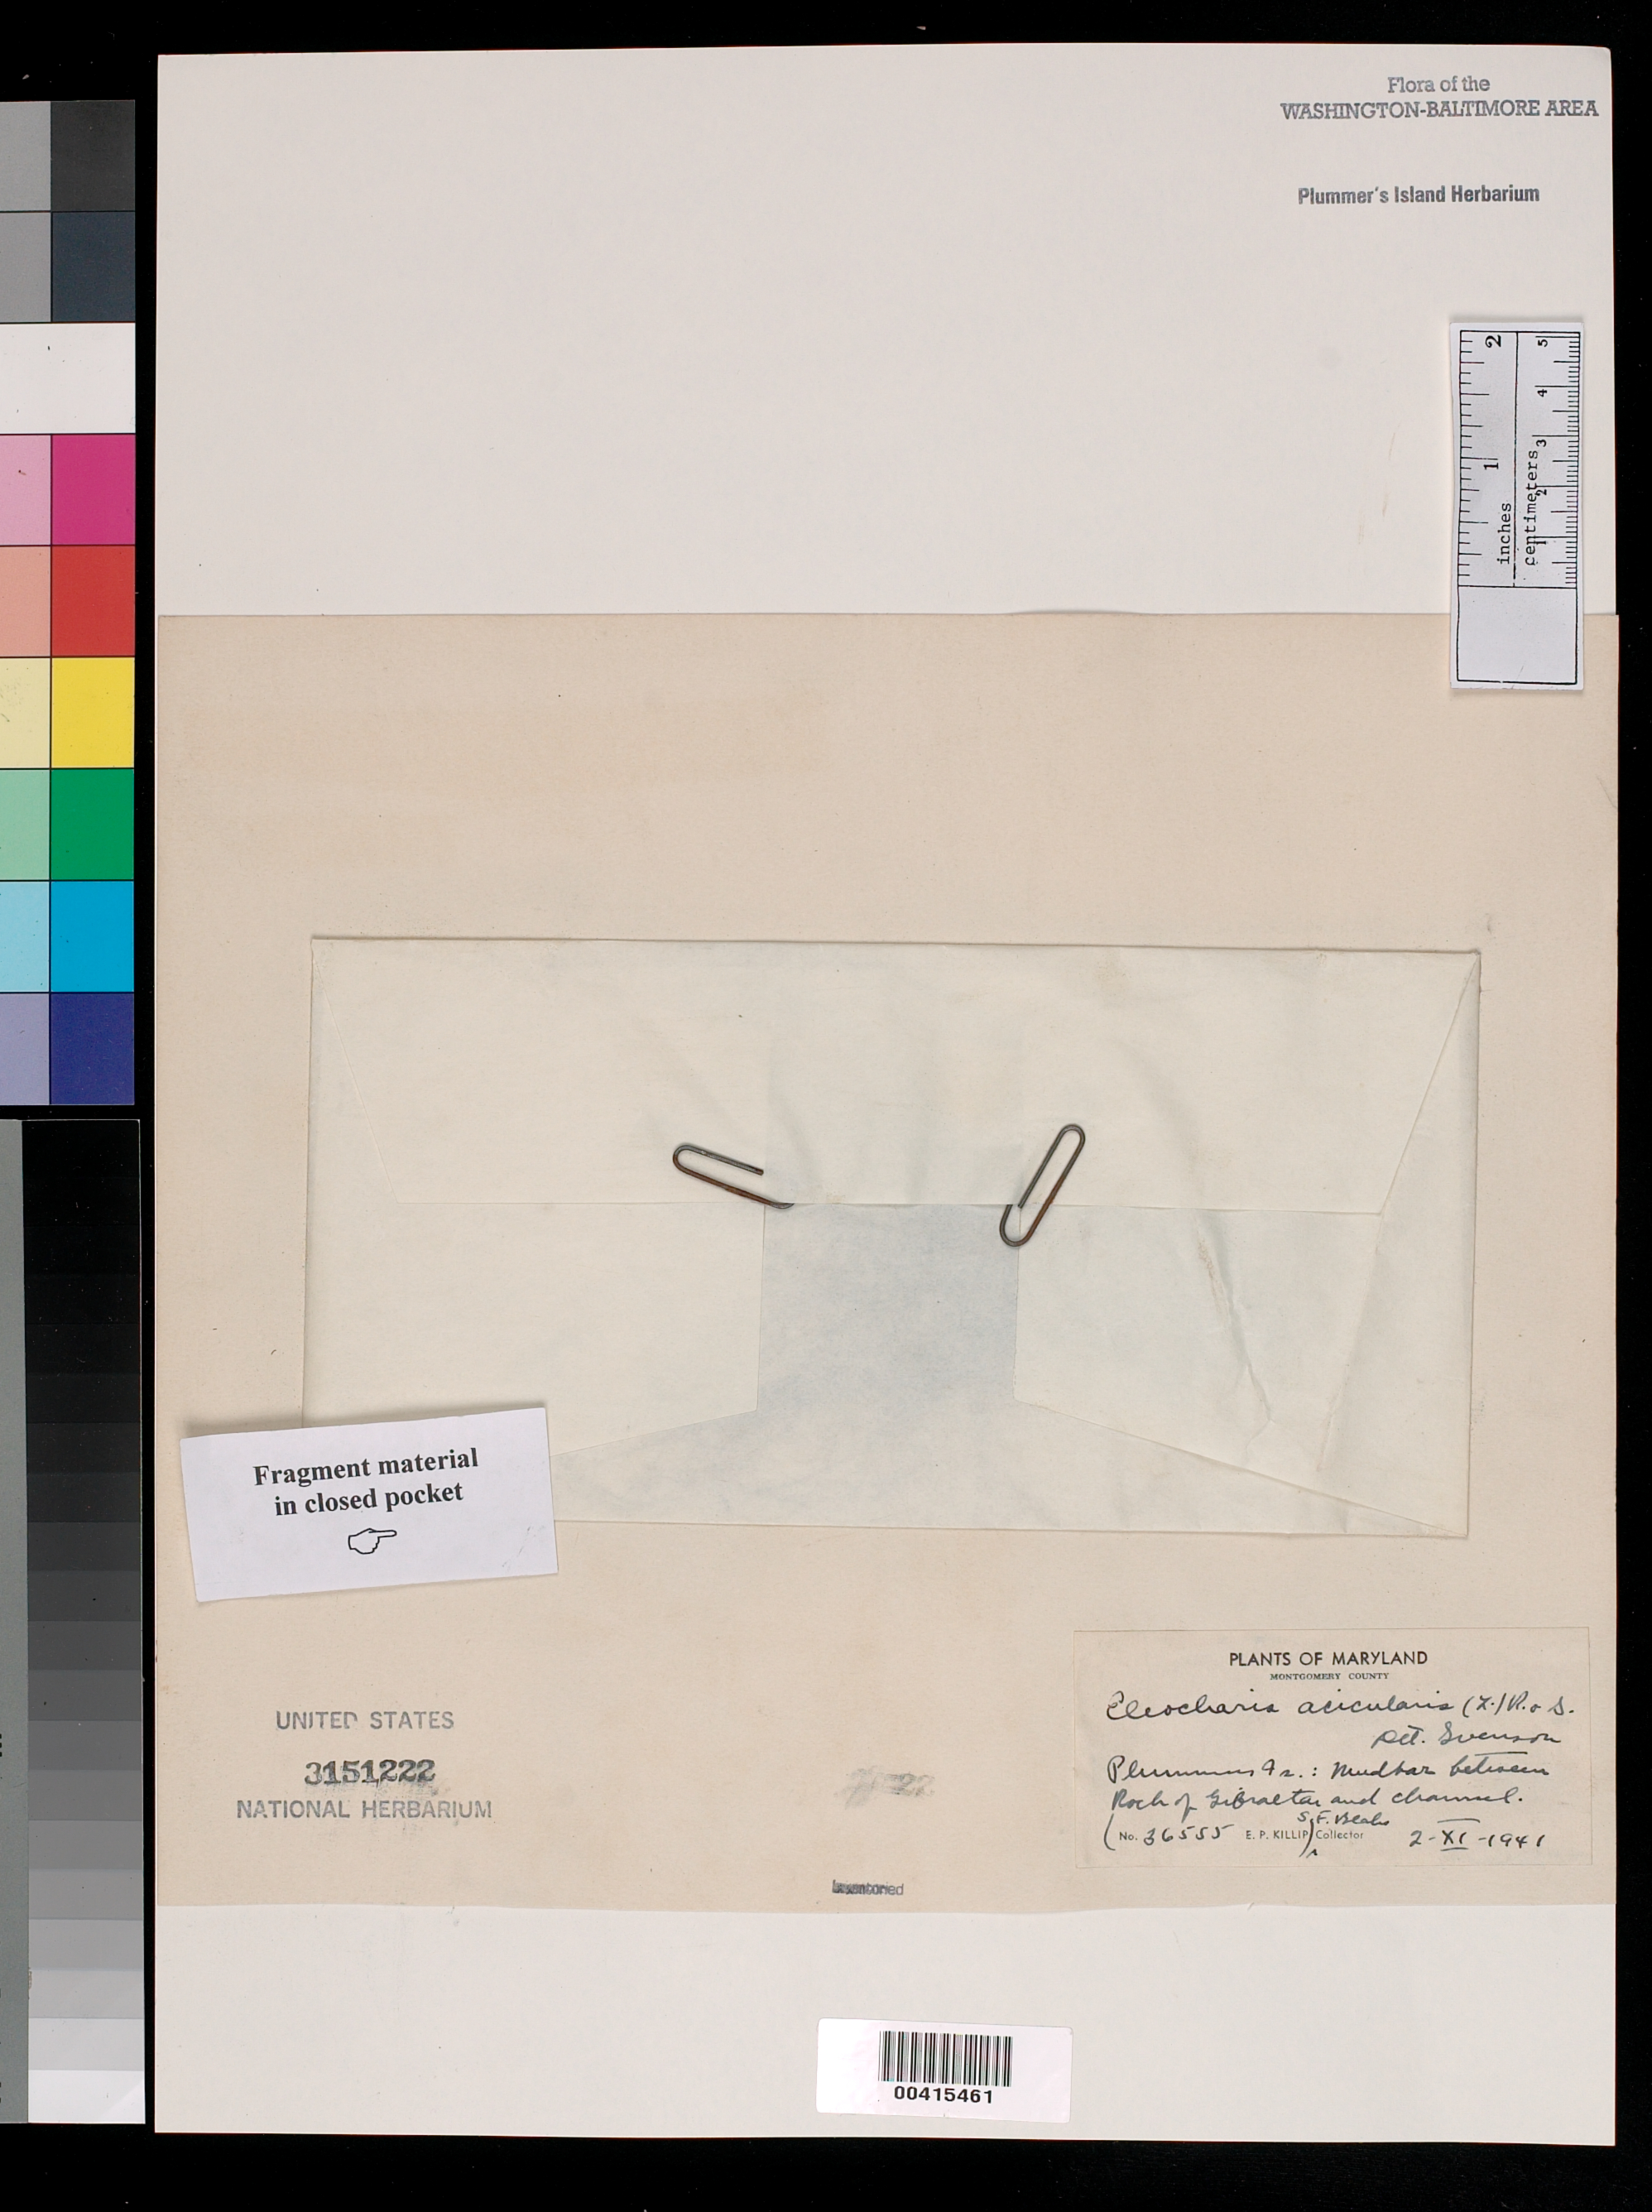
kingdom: Plantae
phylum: Tracheophyta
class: Liliopsida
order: Poales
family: Cyperaceae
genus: Eleocharis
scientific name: Eleocharis acicularis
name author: (L.) Roem. & Schult.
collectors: E. P. Killip & S. Blake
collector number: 36555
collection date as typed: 02 Nov 1941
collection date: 1941-11-02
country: United States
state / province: Maryland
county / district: Montgomery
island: Plummers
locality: Plummer's Island; mudbar C. & O. Canal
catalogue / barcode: US 3151222